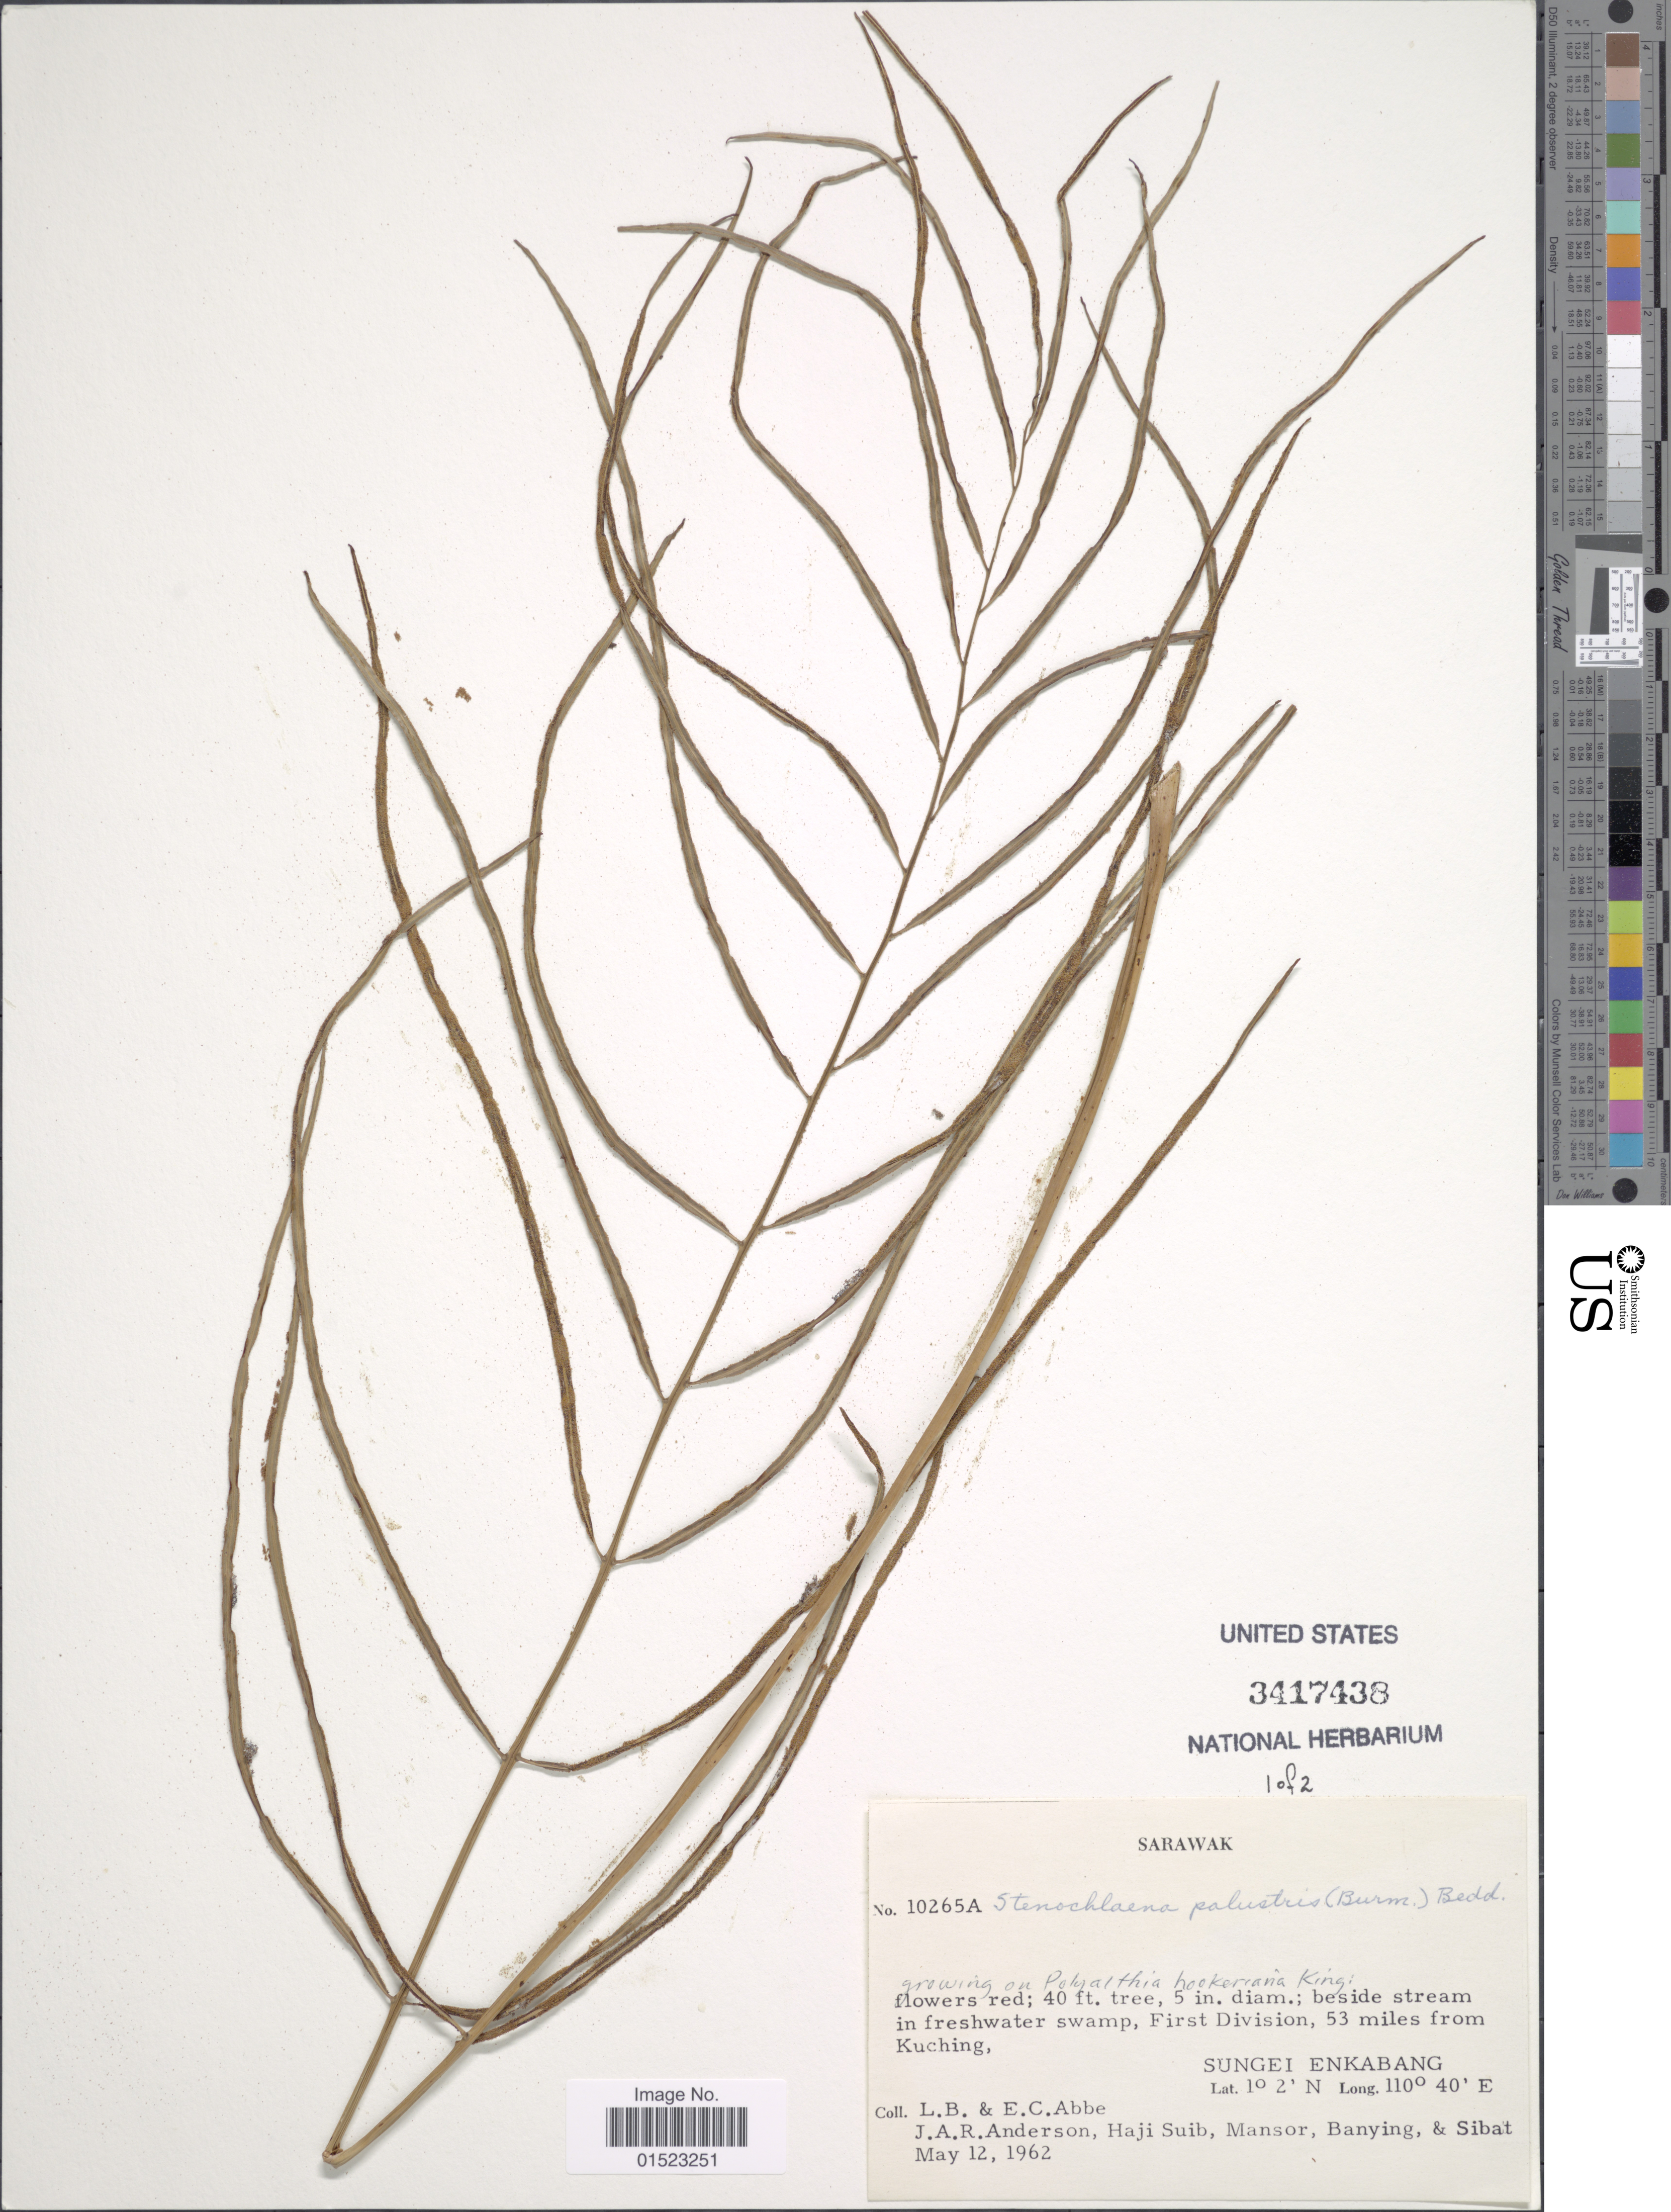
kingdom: Plantae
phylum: Tracheophyta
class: Polypodiopsida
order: Polypodiales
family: Blechnaceae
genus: Stenochlaena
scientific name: Stenochlaena palustris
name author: (Burm. f.) Bedd.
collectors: L. B. Abbe, E. C. Abbe, J. A. R. Anderson, H. Suib & et al.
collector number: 10265A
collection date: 1962-05-12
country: Malaysia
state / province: Sarawak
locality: First Division, 53 miles from Kuching, Sungei Enkabang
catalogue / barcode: US 3417438